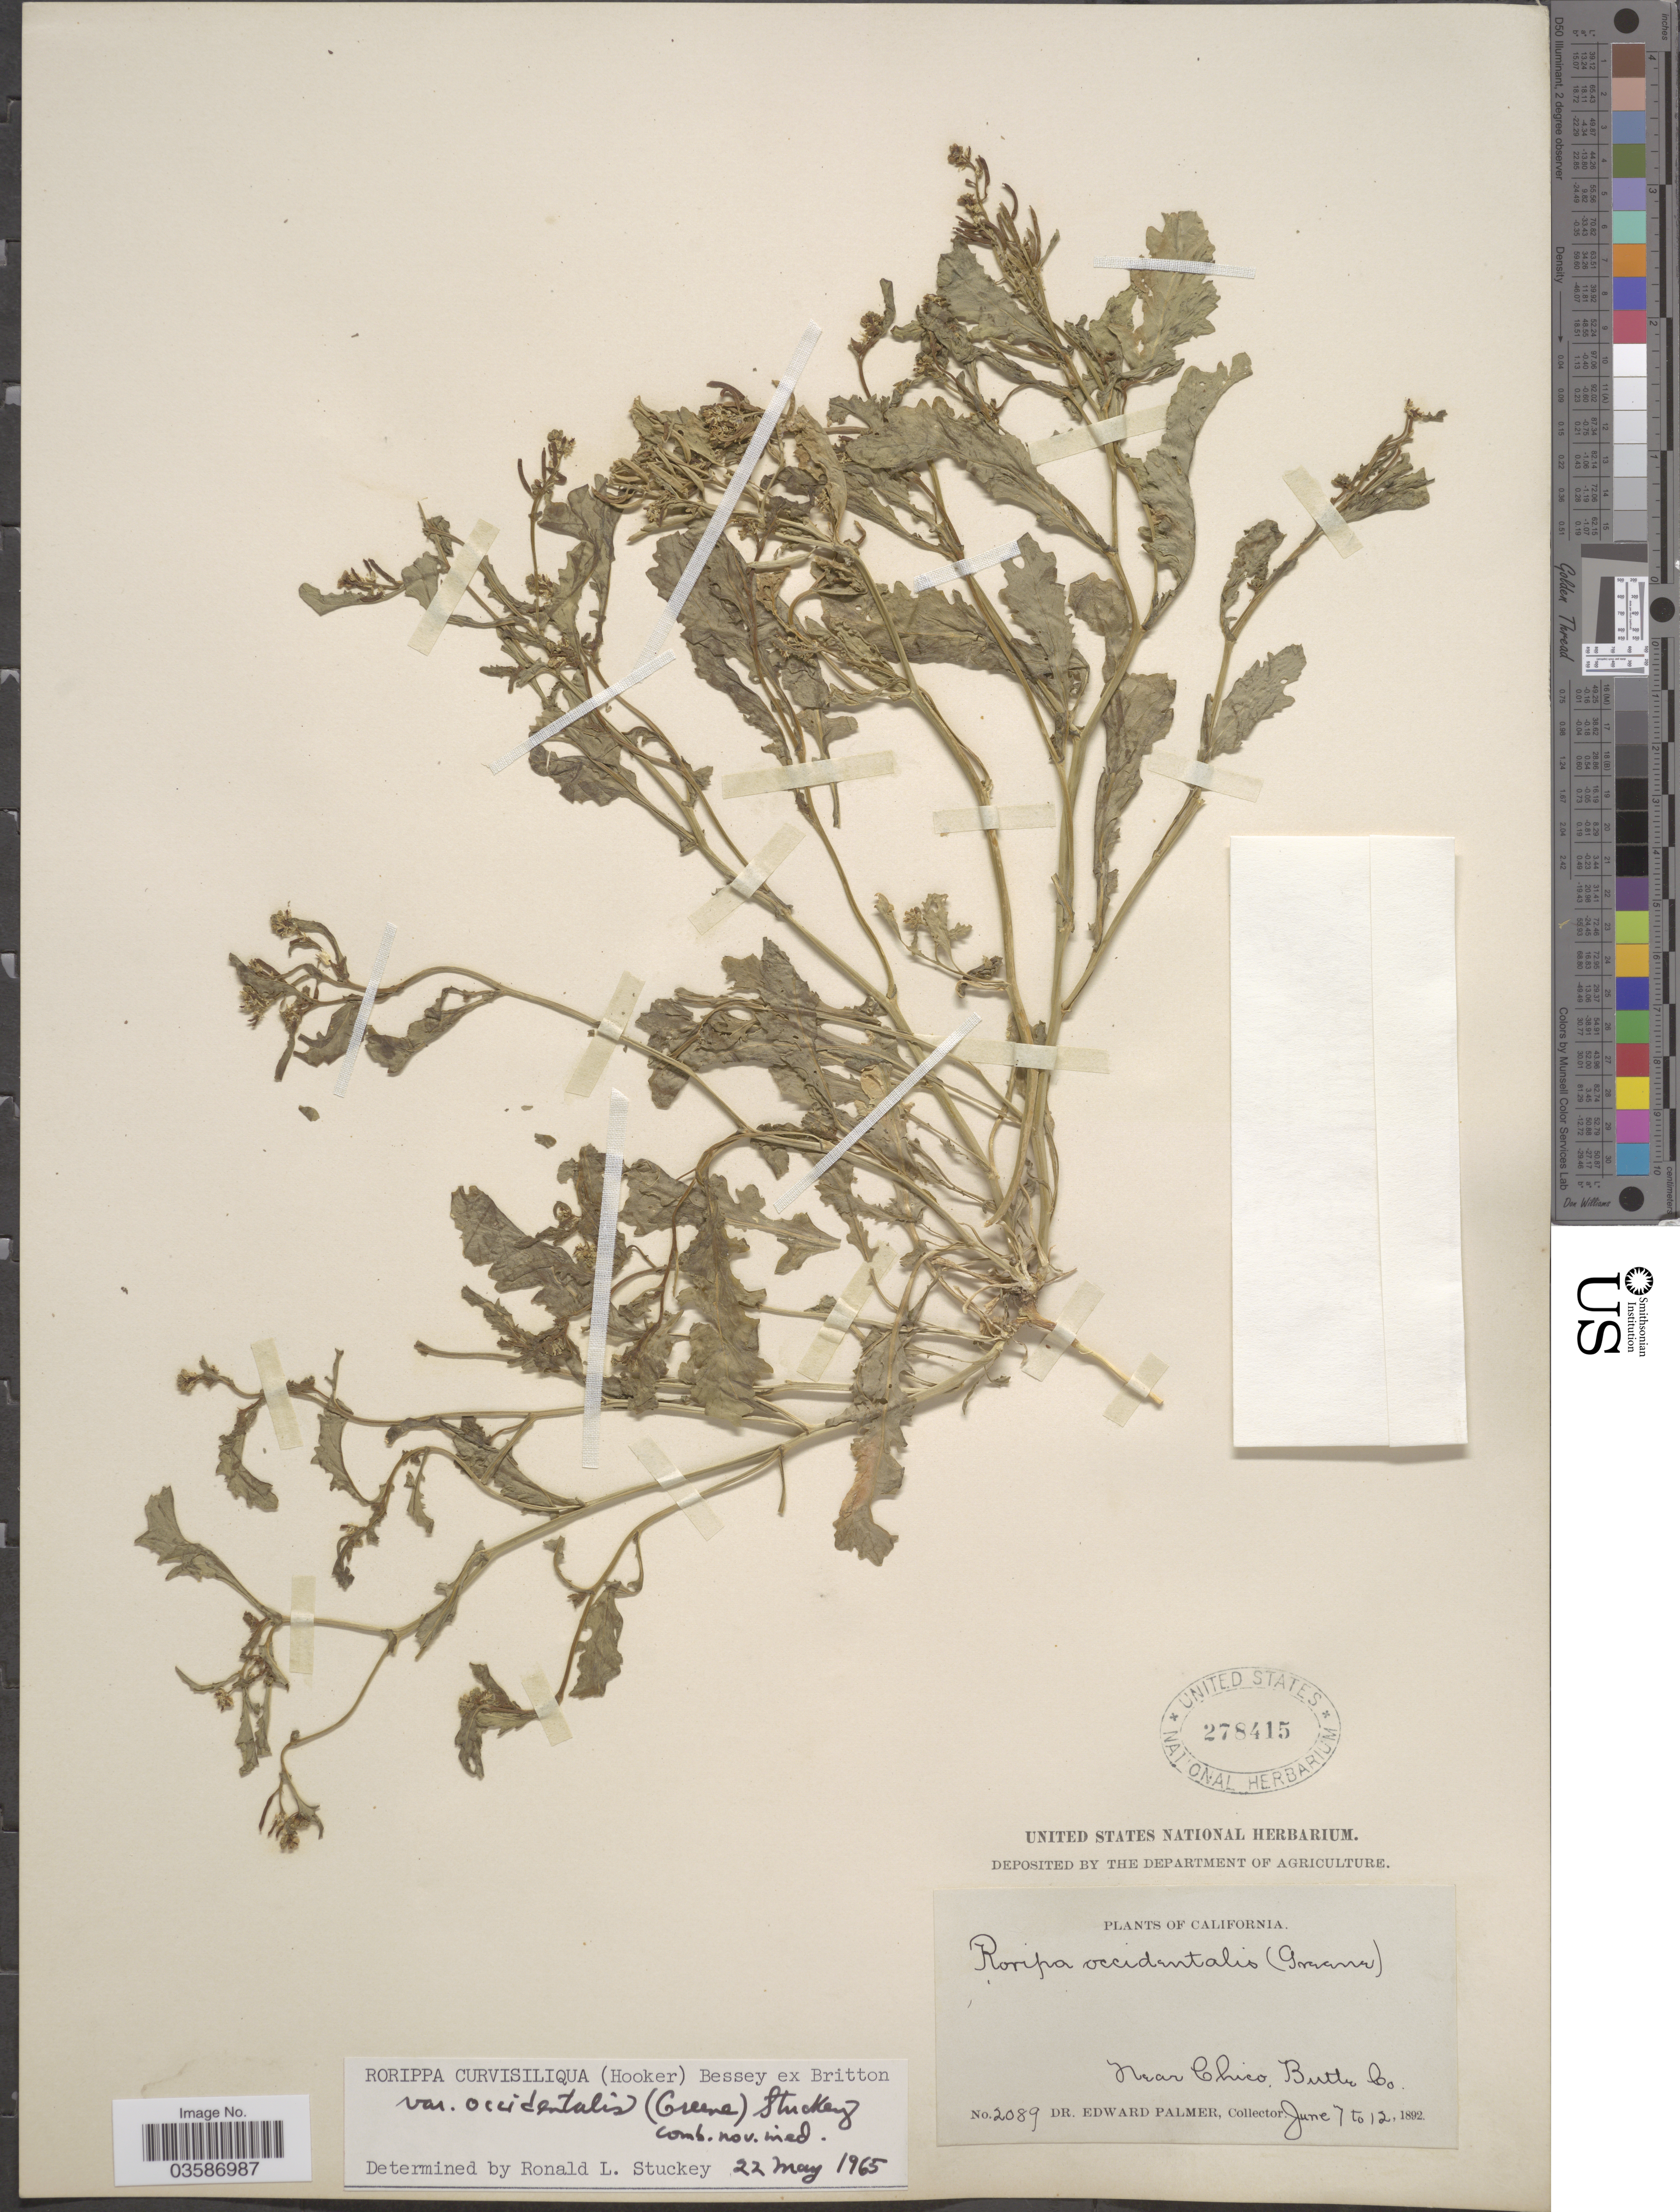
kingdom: Plantae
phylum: Tracheophyta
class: Magnoliopsida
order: Brassicales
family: Brassicaceae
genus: Rorippa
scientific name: Rorippa curvisiliqua var. occidentalis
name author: (Greene) Stuckey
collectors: E. Palmer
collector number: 2089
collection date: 1892-06-07/1892-06-12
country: United States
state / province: California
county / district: Butte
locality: Near Chico, Butte Co.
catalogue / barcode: US 278415